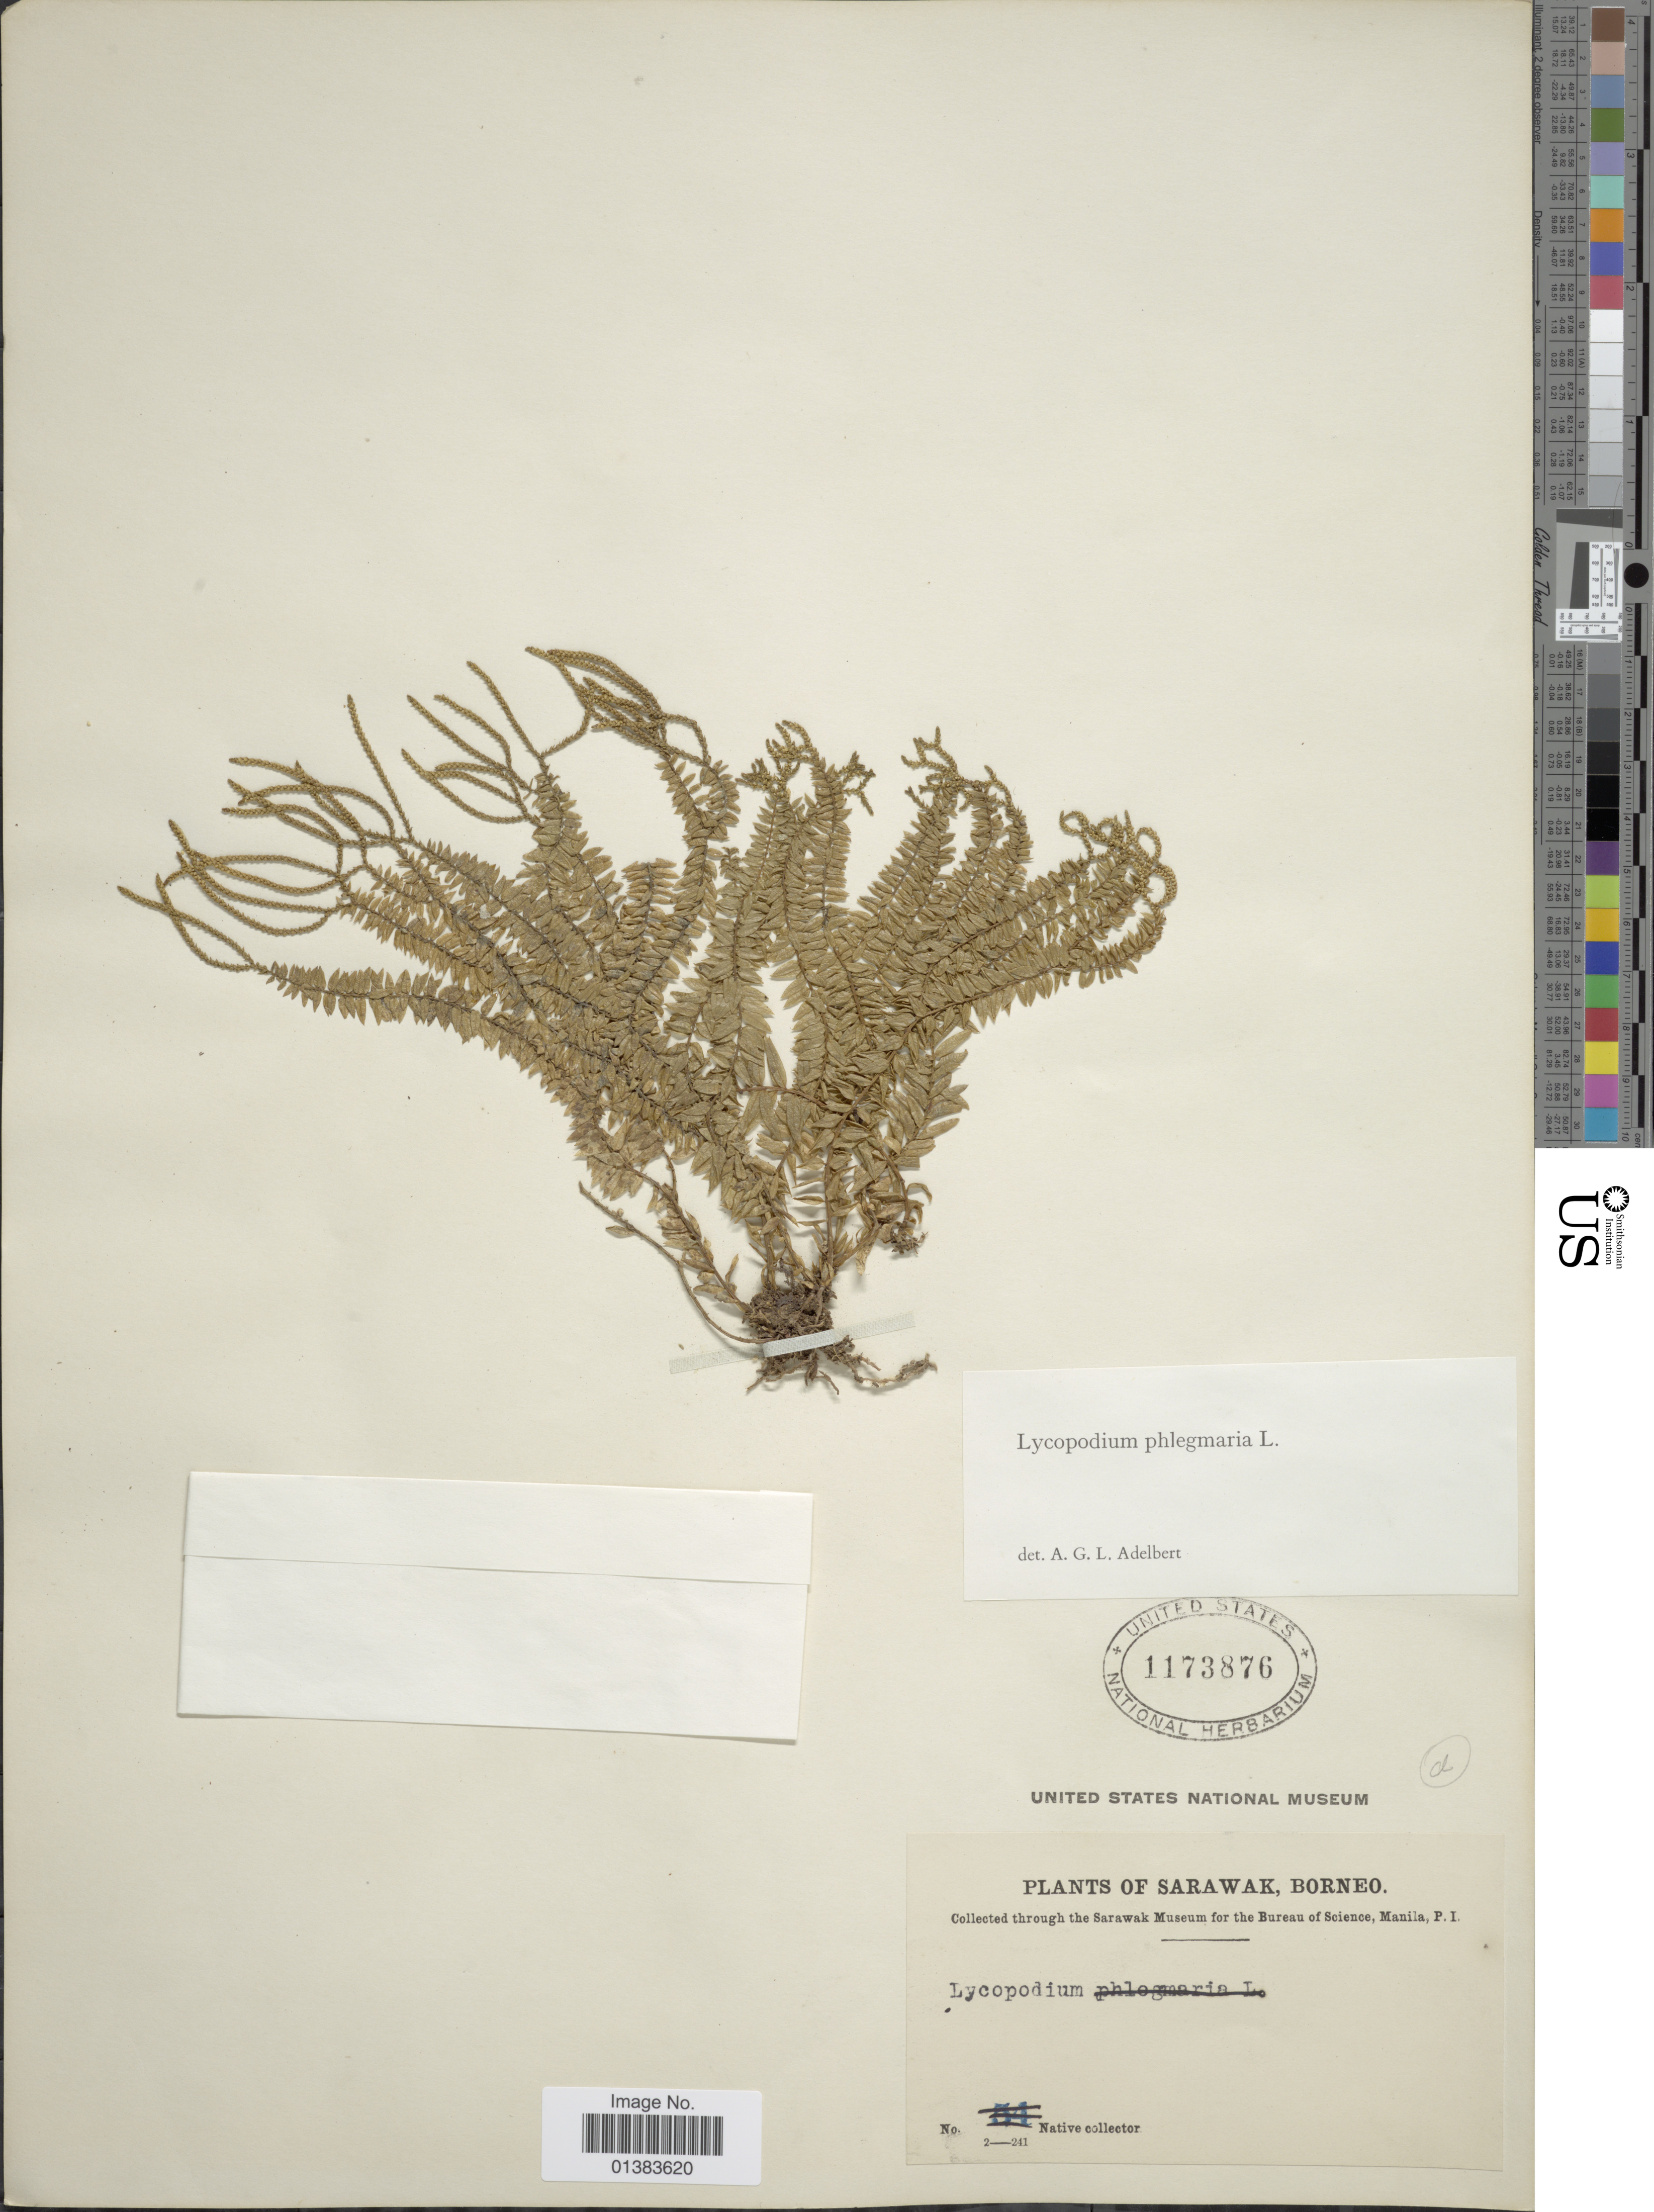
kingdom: Plantae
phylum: Tracheophyta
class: Lycopodiopsida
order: Lycopodiales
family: Lycopodiaceae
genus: Phlegmariurus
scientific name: Phlegmariurus phlegmaria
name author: (L.) Holub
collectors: Native collector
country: Malaysia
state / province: Sarawak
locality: Borneo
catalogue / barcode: US 1173876